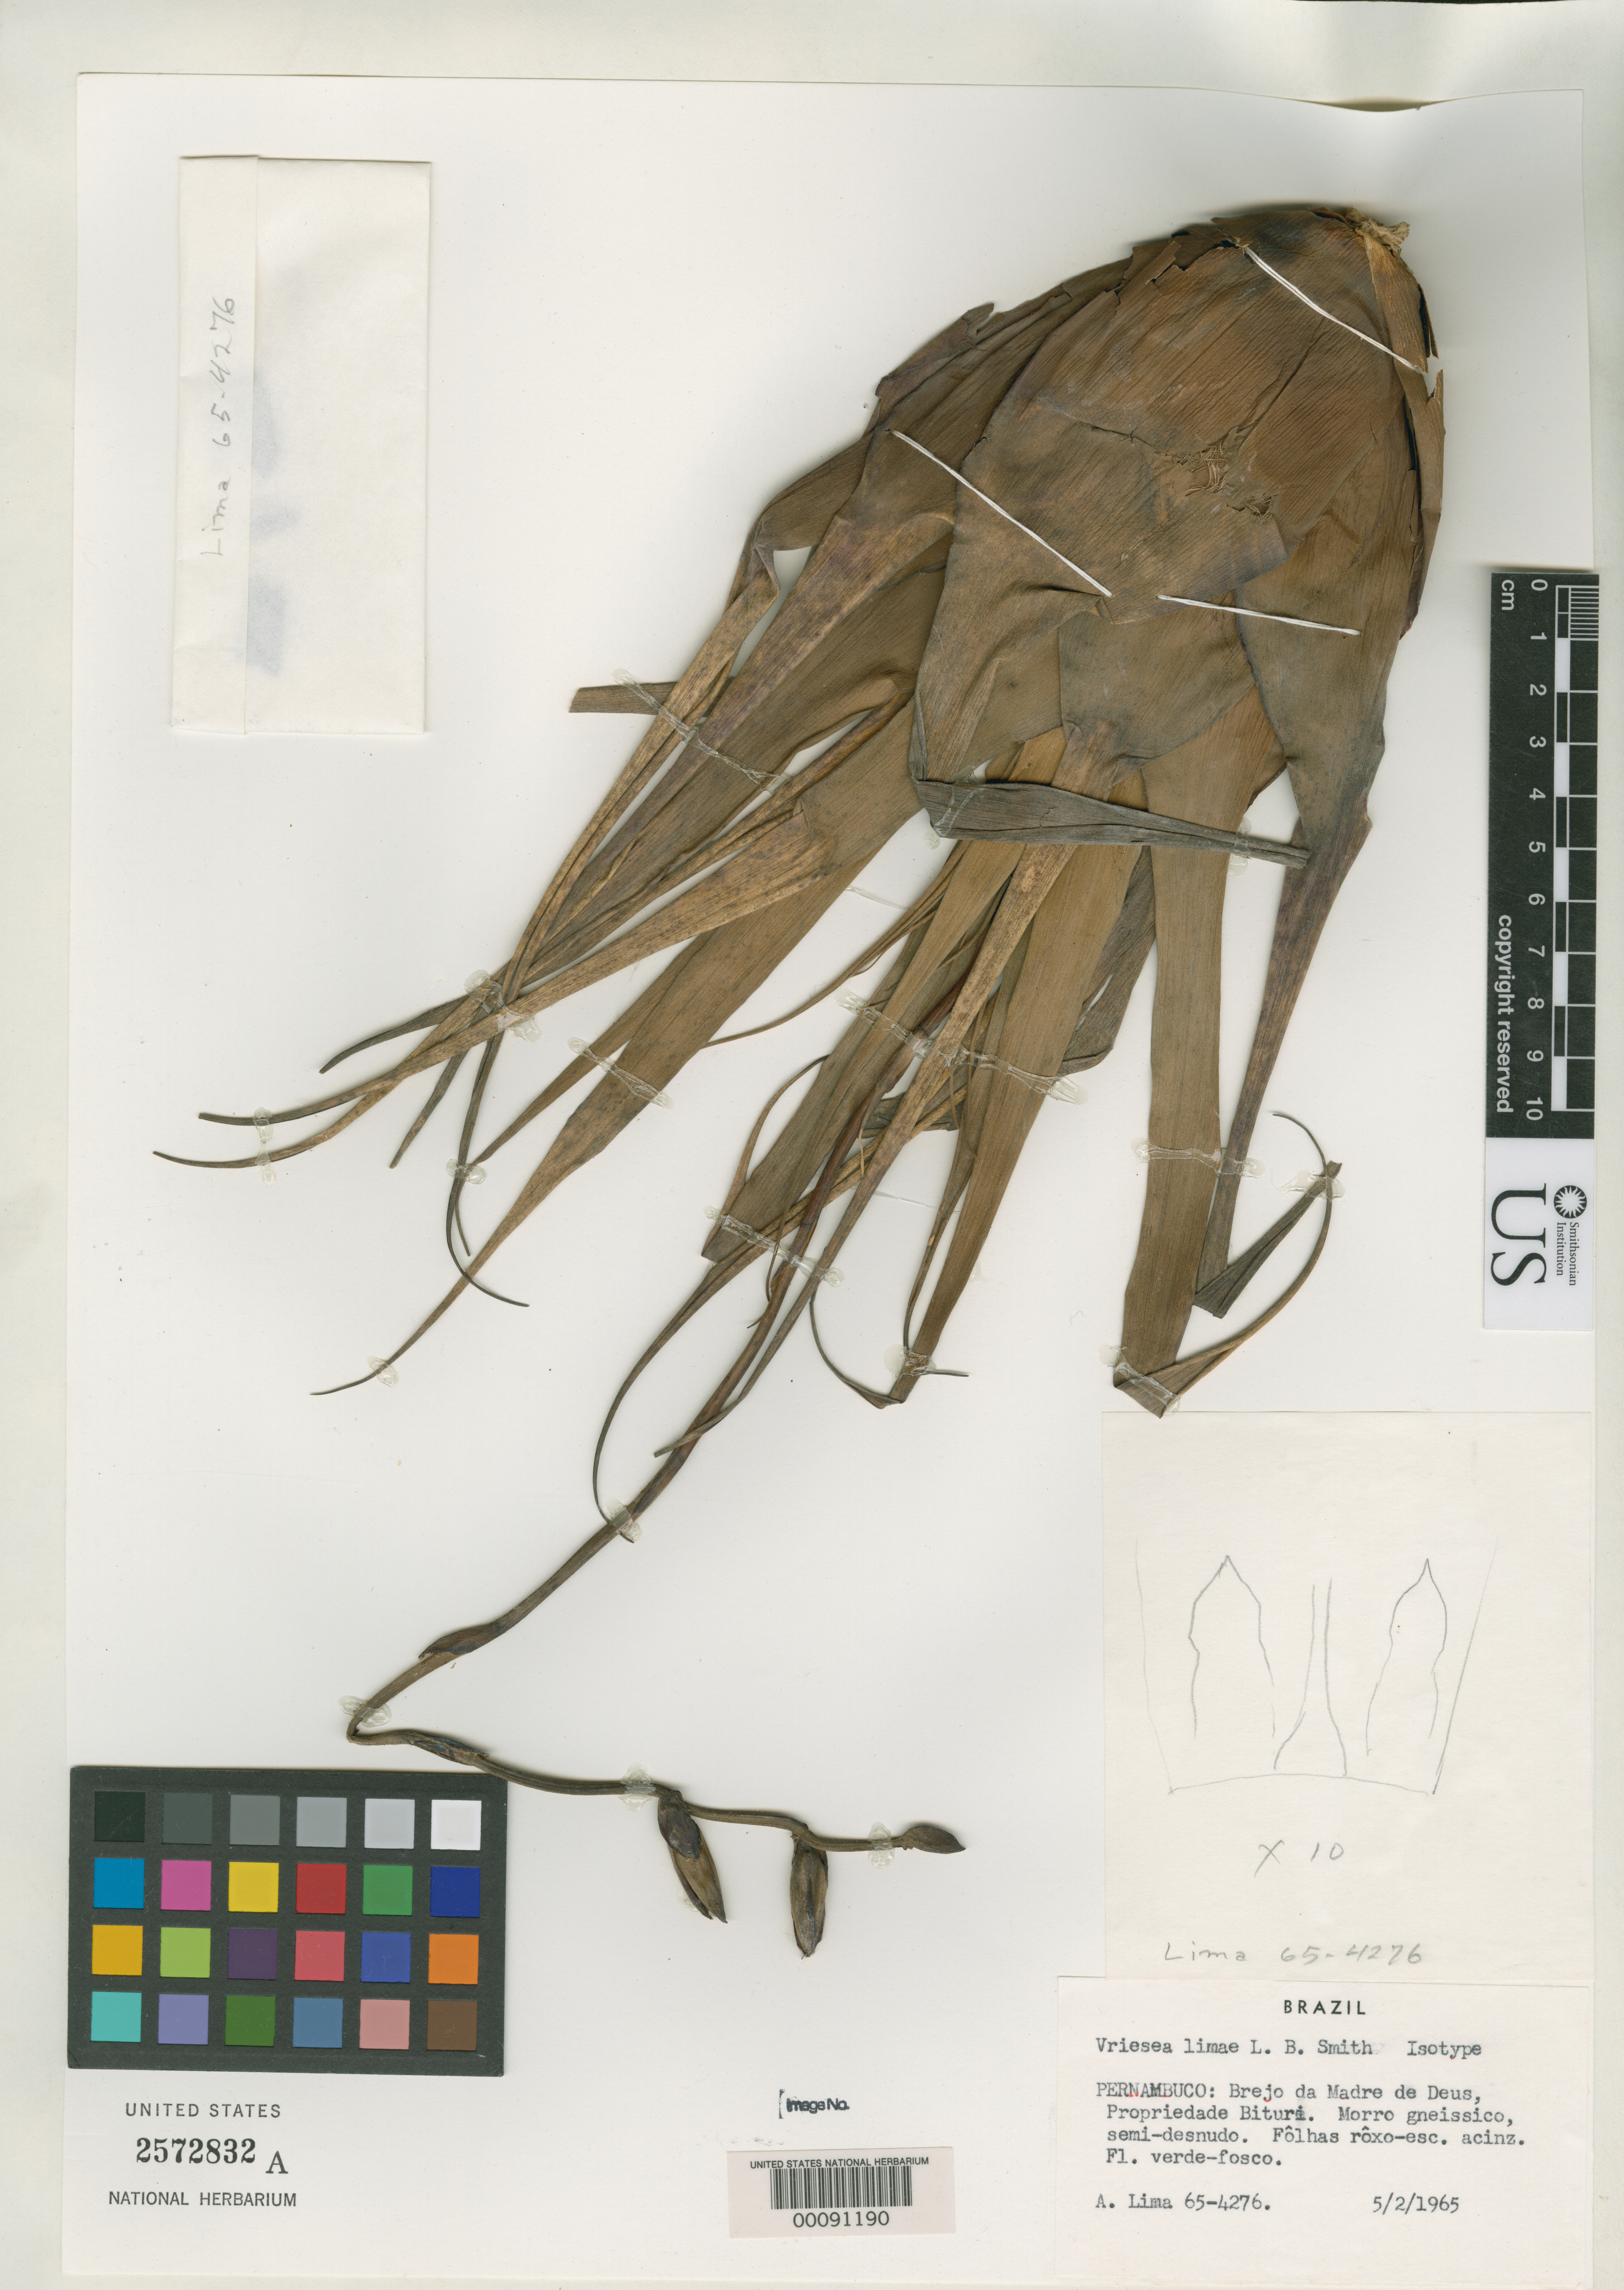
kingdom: Plantae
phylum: Tracheophyta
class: Liliopsida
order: Poales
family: Bromeliaceae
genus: Vriesea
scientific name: Vriesea limae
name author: L.B. Sm.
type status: Isotype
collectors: A. Lima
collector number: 65-4276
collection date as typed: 05 Feb 1965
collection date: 1965-02-05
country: Brazil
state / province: Pernambuco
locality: Propriedade Bituri, brejo da Madre de Deus.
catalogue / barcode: US 2572832A